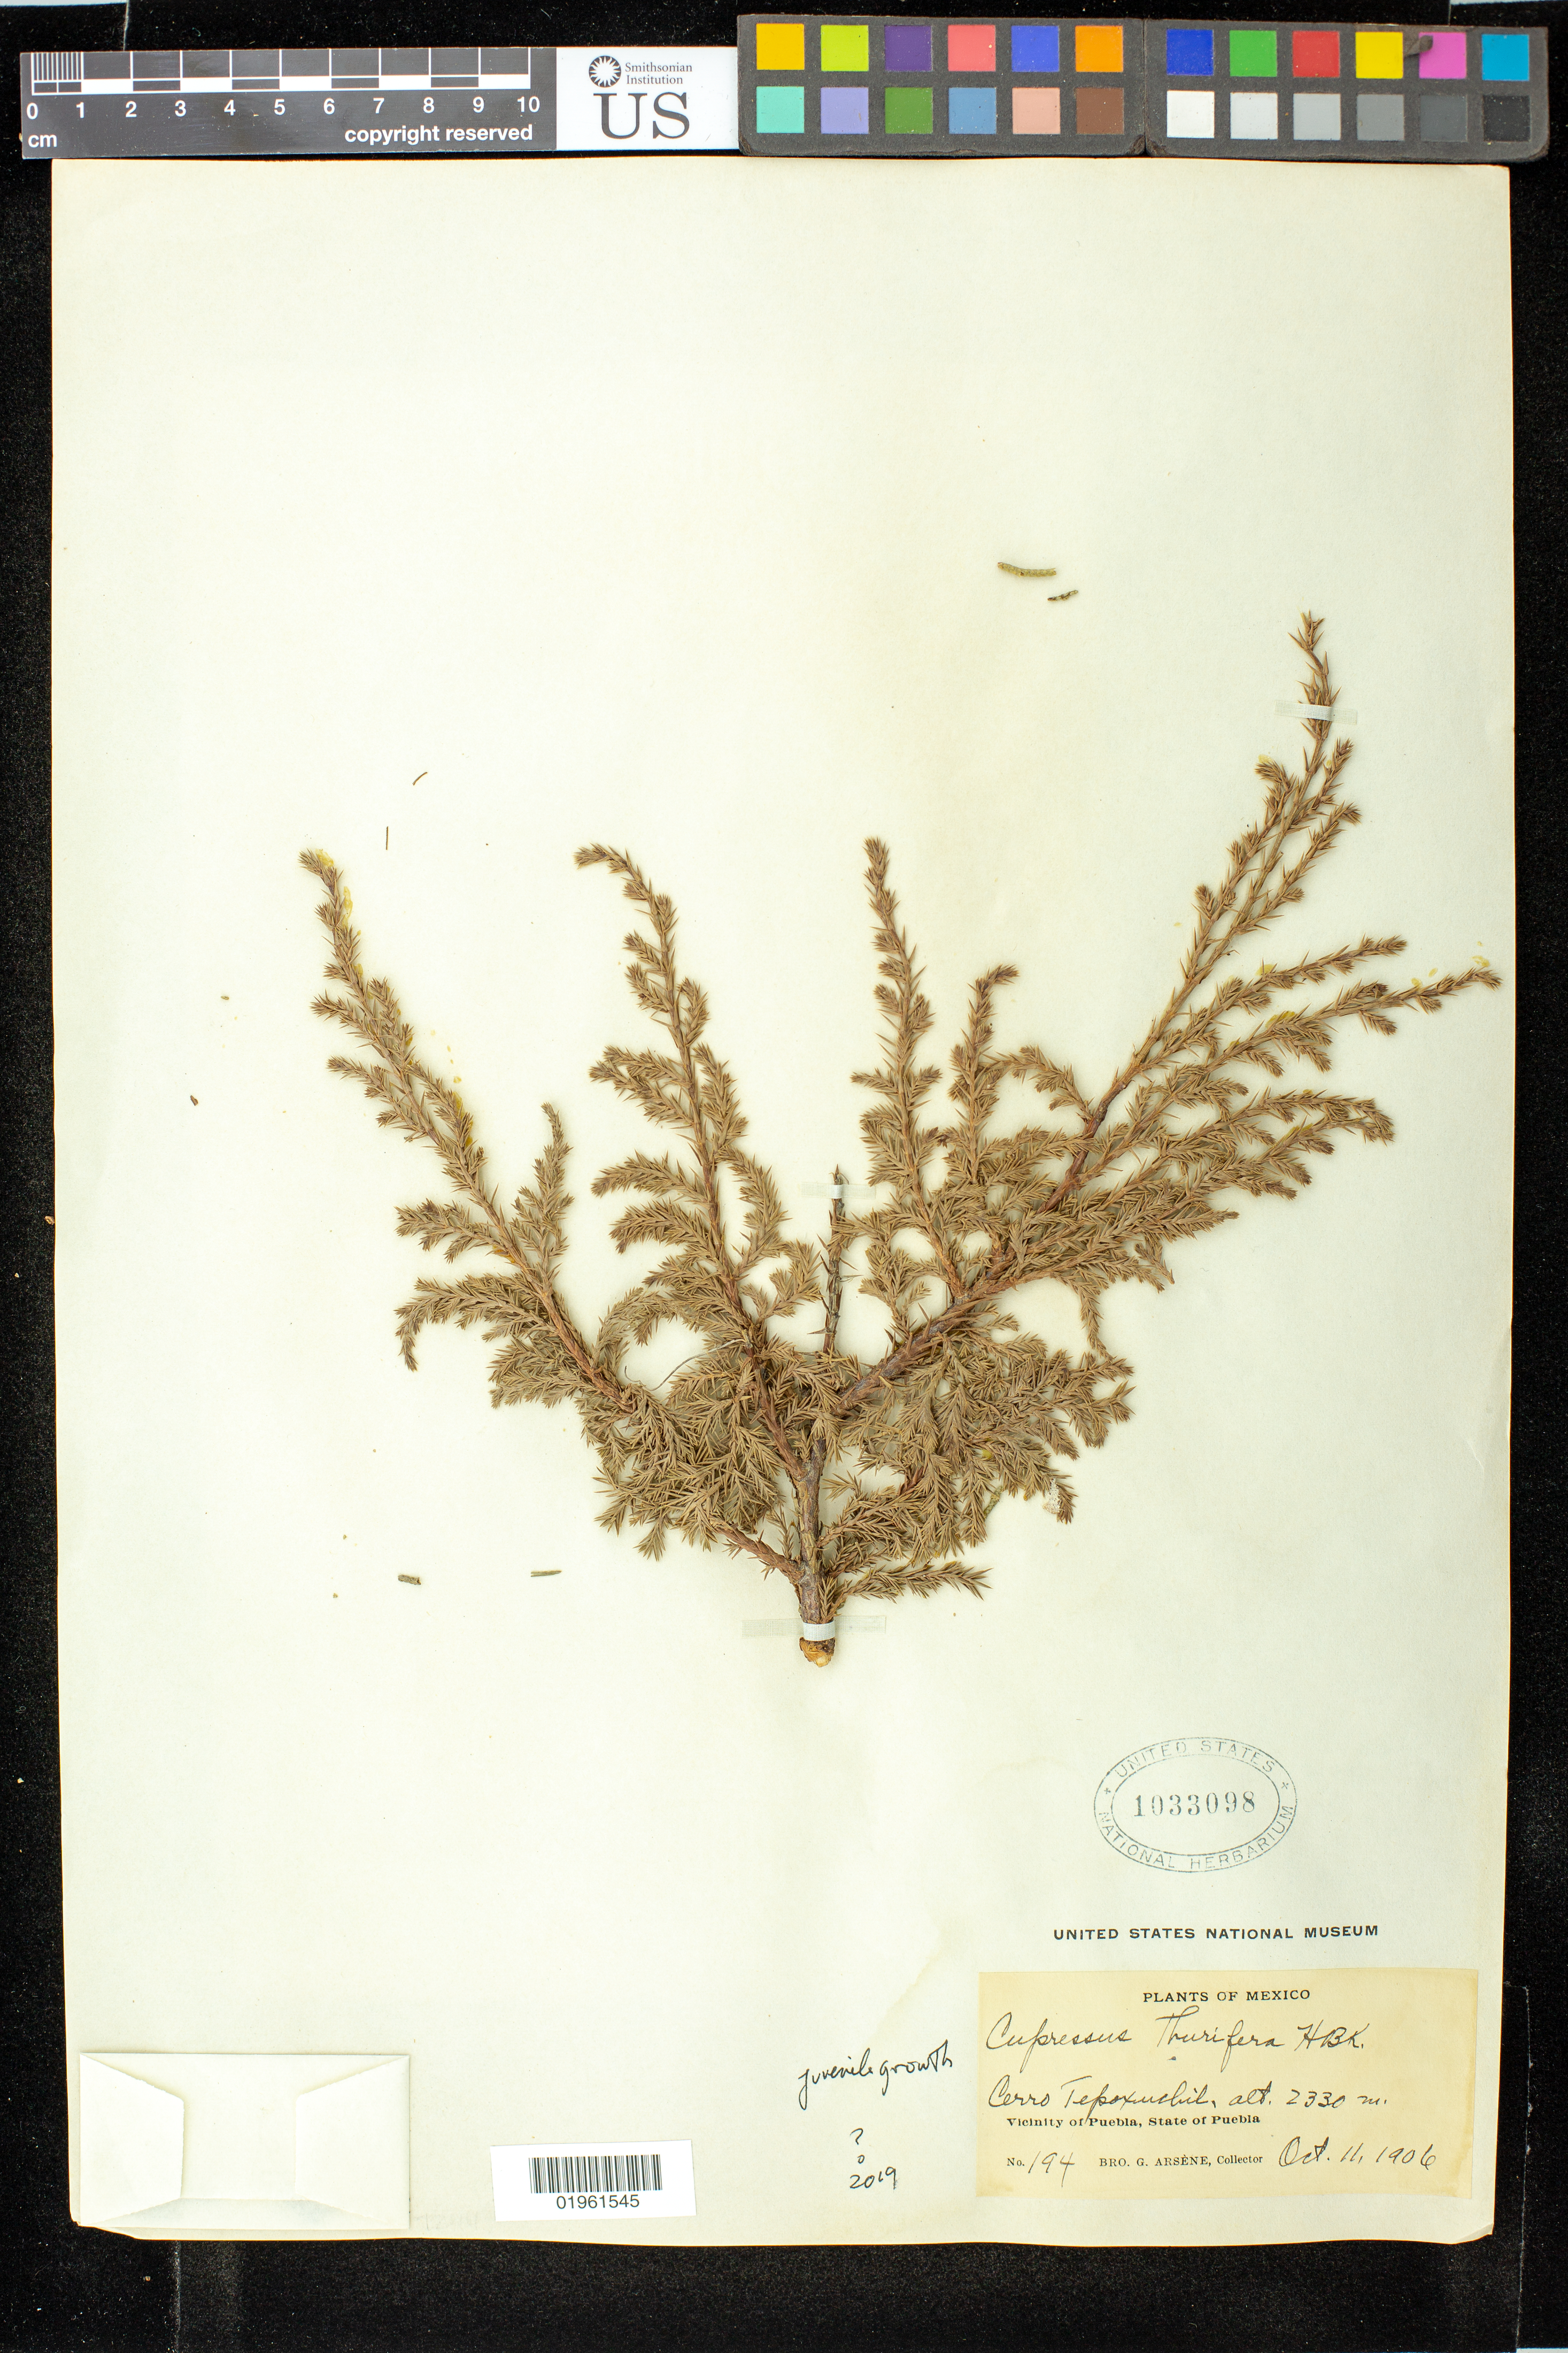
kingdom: Plantae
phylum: Tracheophyta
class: Pinopsida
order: Pinales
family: Cupressaceae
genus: Juniperus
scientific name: Juniperus flaccida var. poblana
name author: Martínez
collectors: Bro. G. Arsène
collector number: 194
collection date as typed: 11 Oct 1906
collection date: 1906-10-11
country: Mexico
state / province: Puebla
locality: Vicinity of Puebla: Cerro Tepoxuchil.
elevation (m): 2330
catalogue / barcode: US 1033098